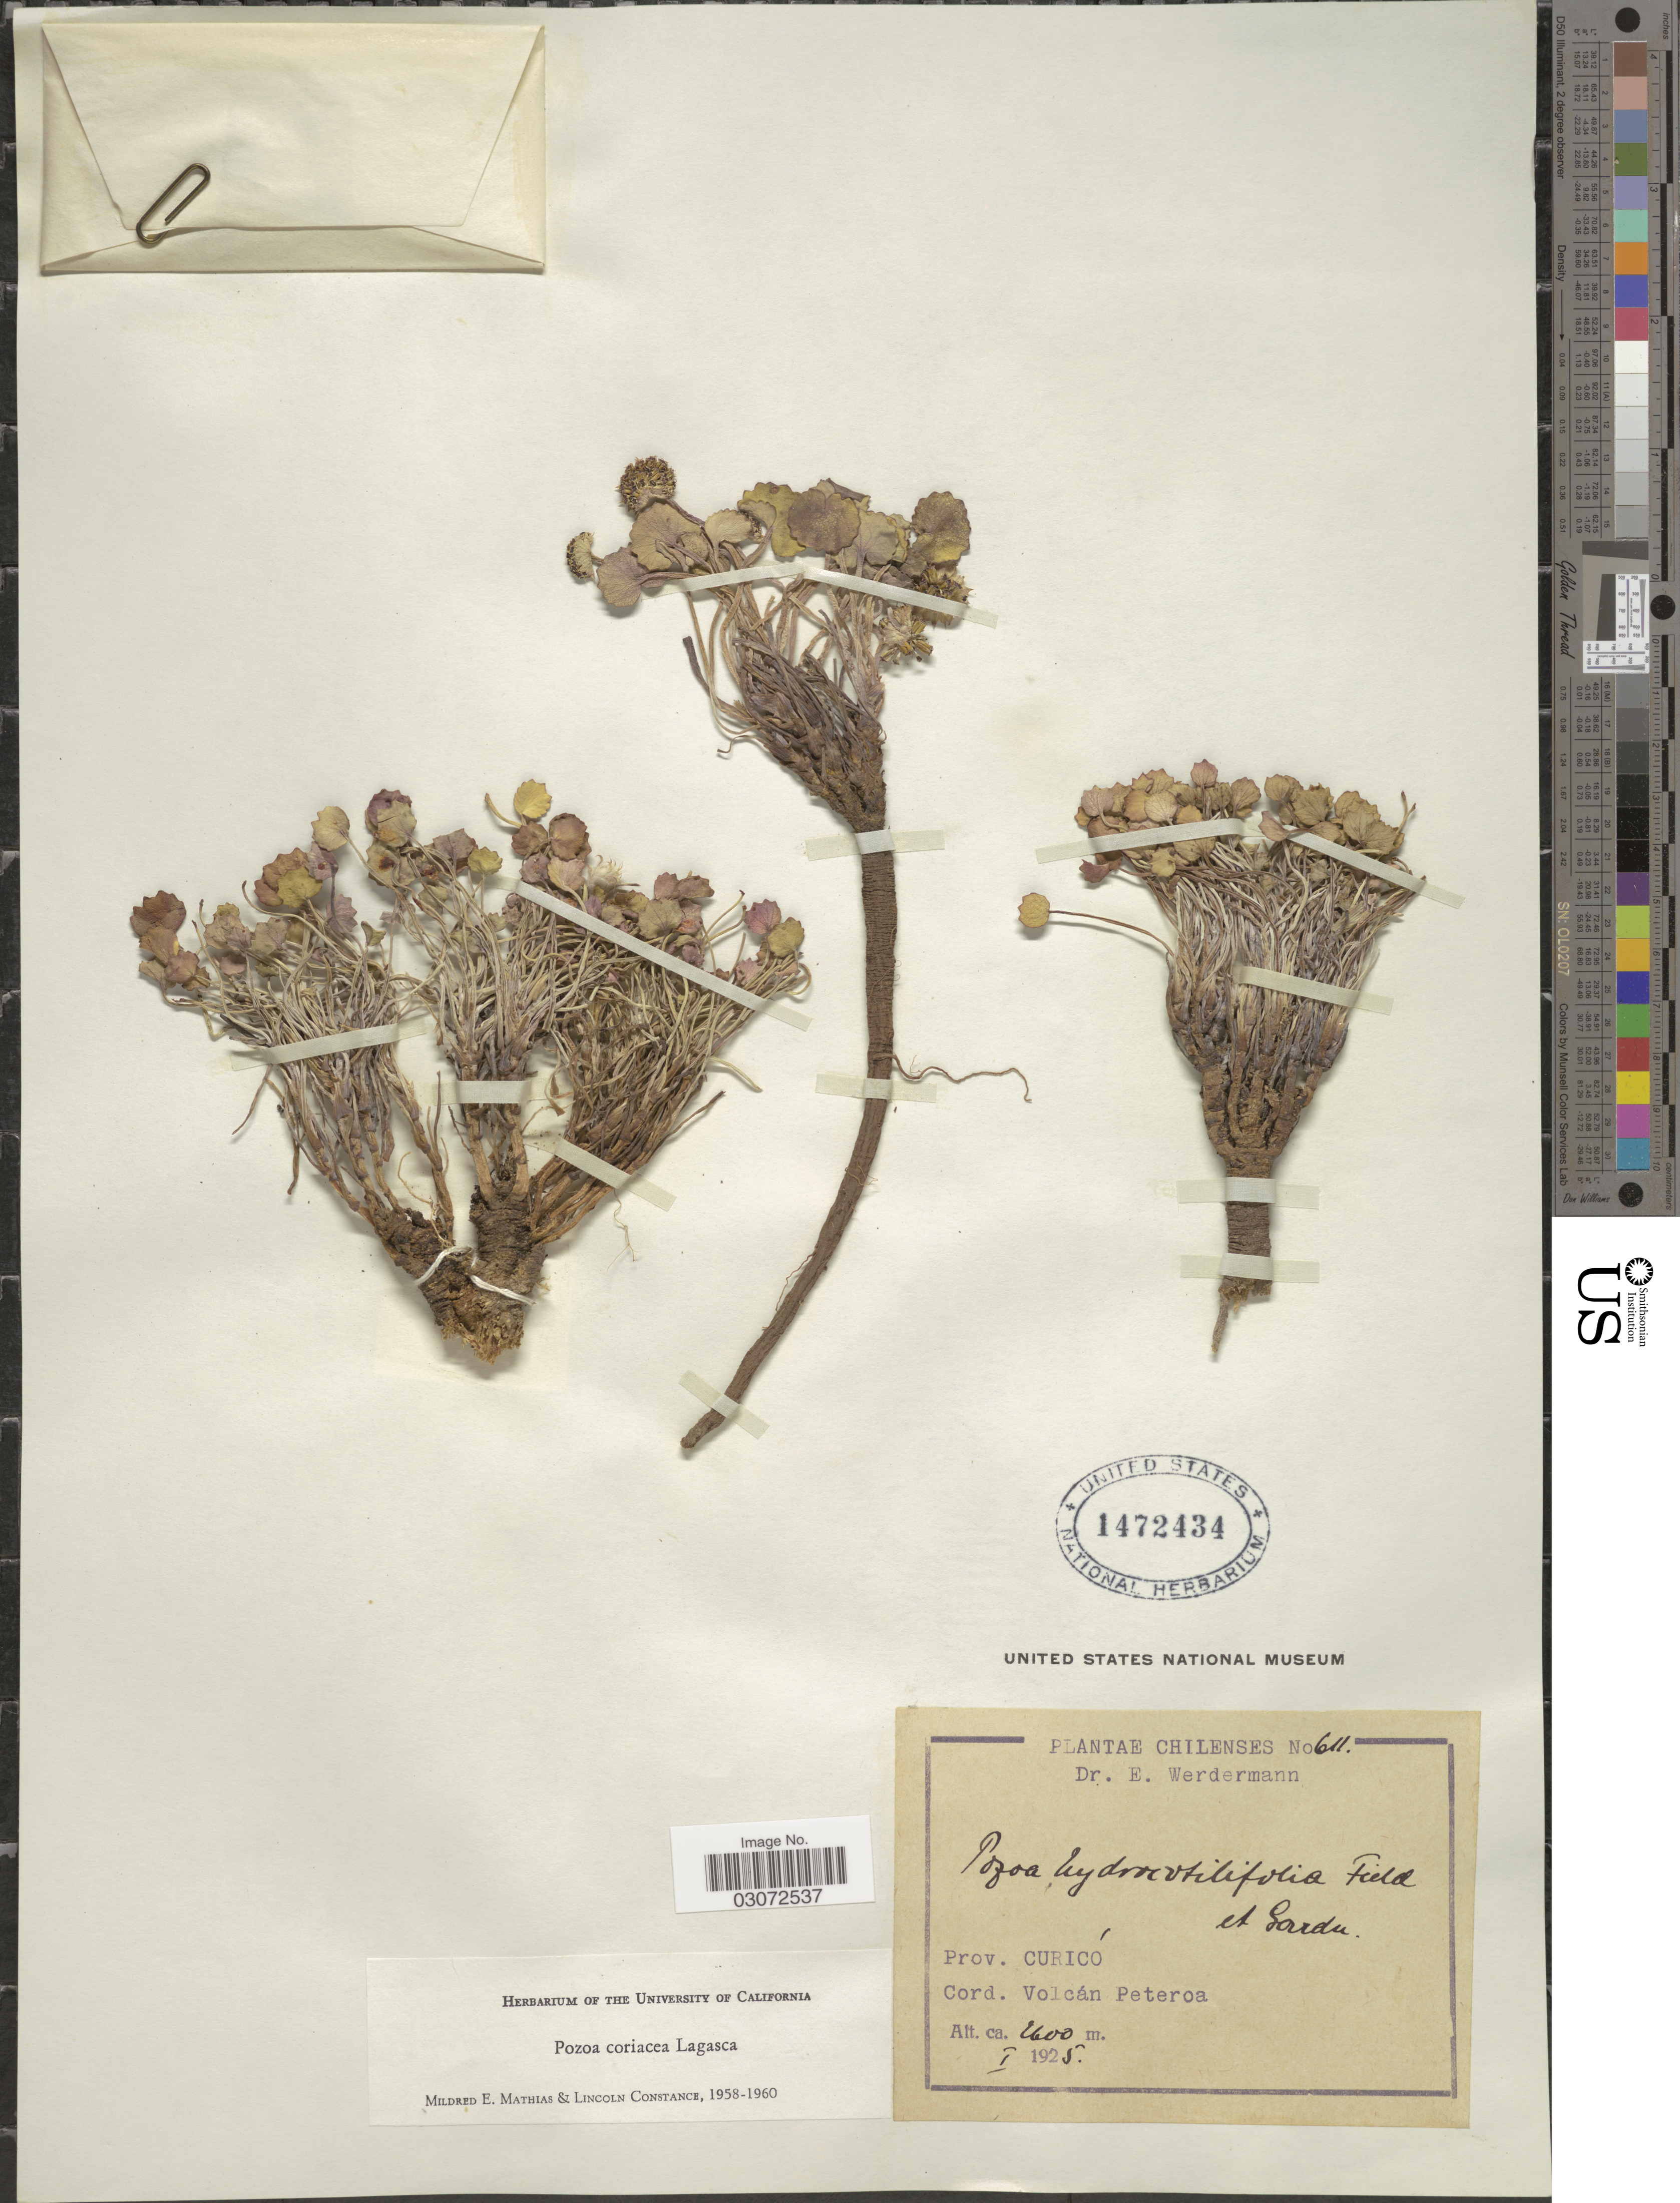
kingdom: Plantae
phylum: Tracheophyta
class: Magnoliopsida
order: Apiales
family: Apiaceae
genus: Pozoa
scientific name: Pozoa coriacea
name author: Lag.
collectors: E. Werdermann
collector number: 611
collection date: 1925-01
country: Chile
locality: Prov. Curicó, Cord. Volcán Peteroa.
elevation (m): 2600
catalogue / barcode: US 1472434